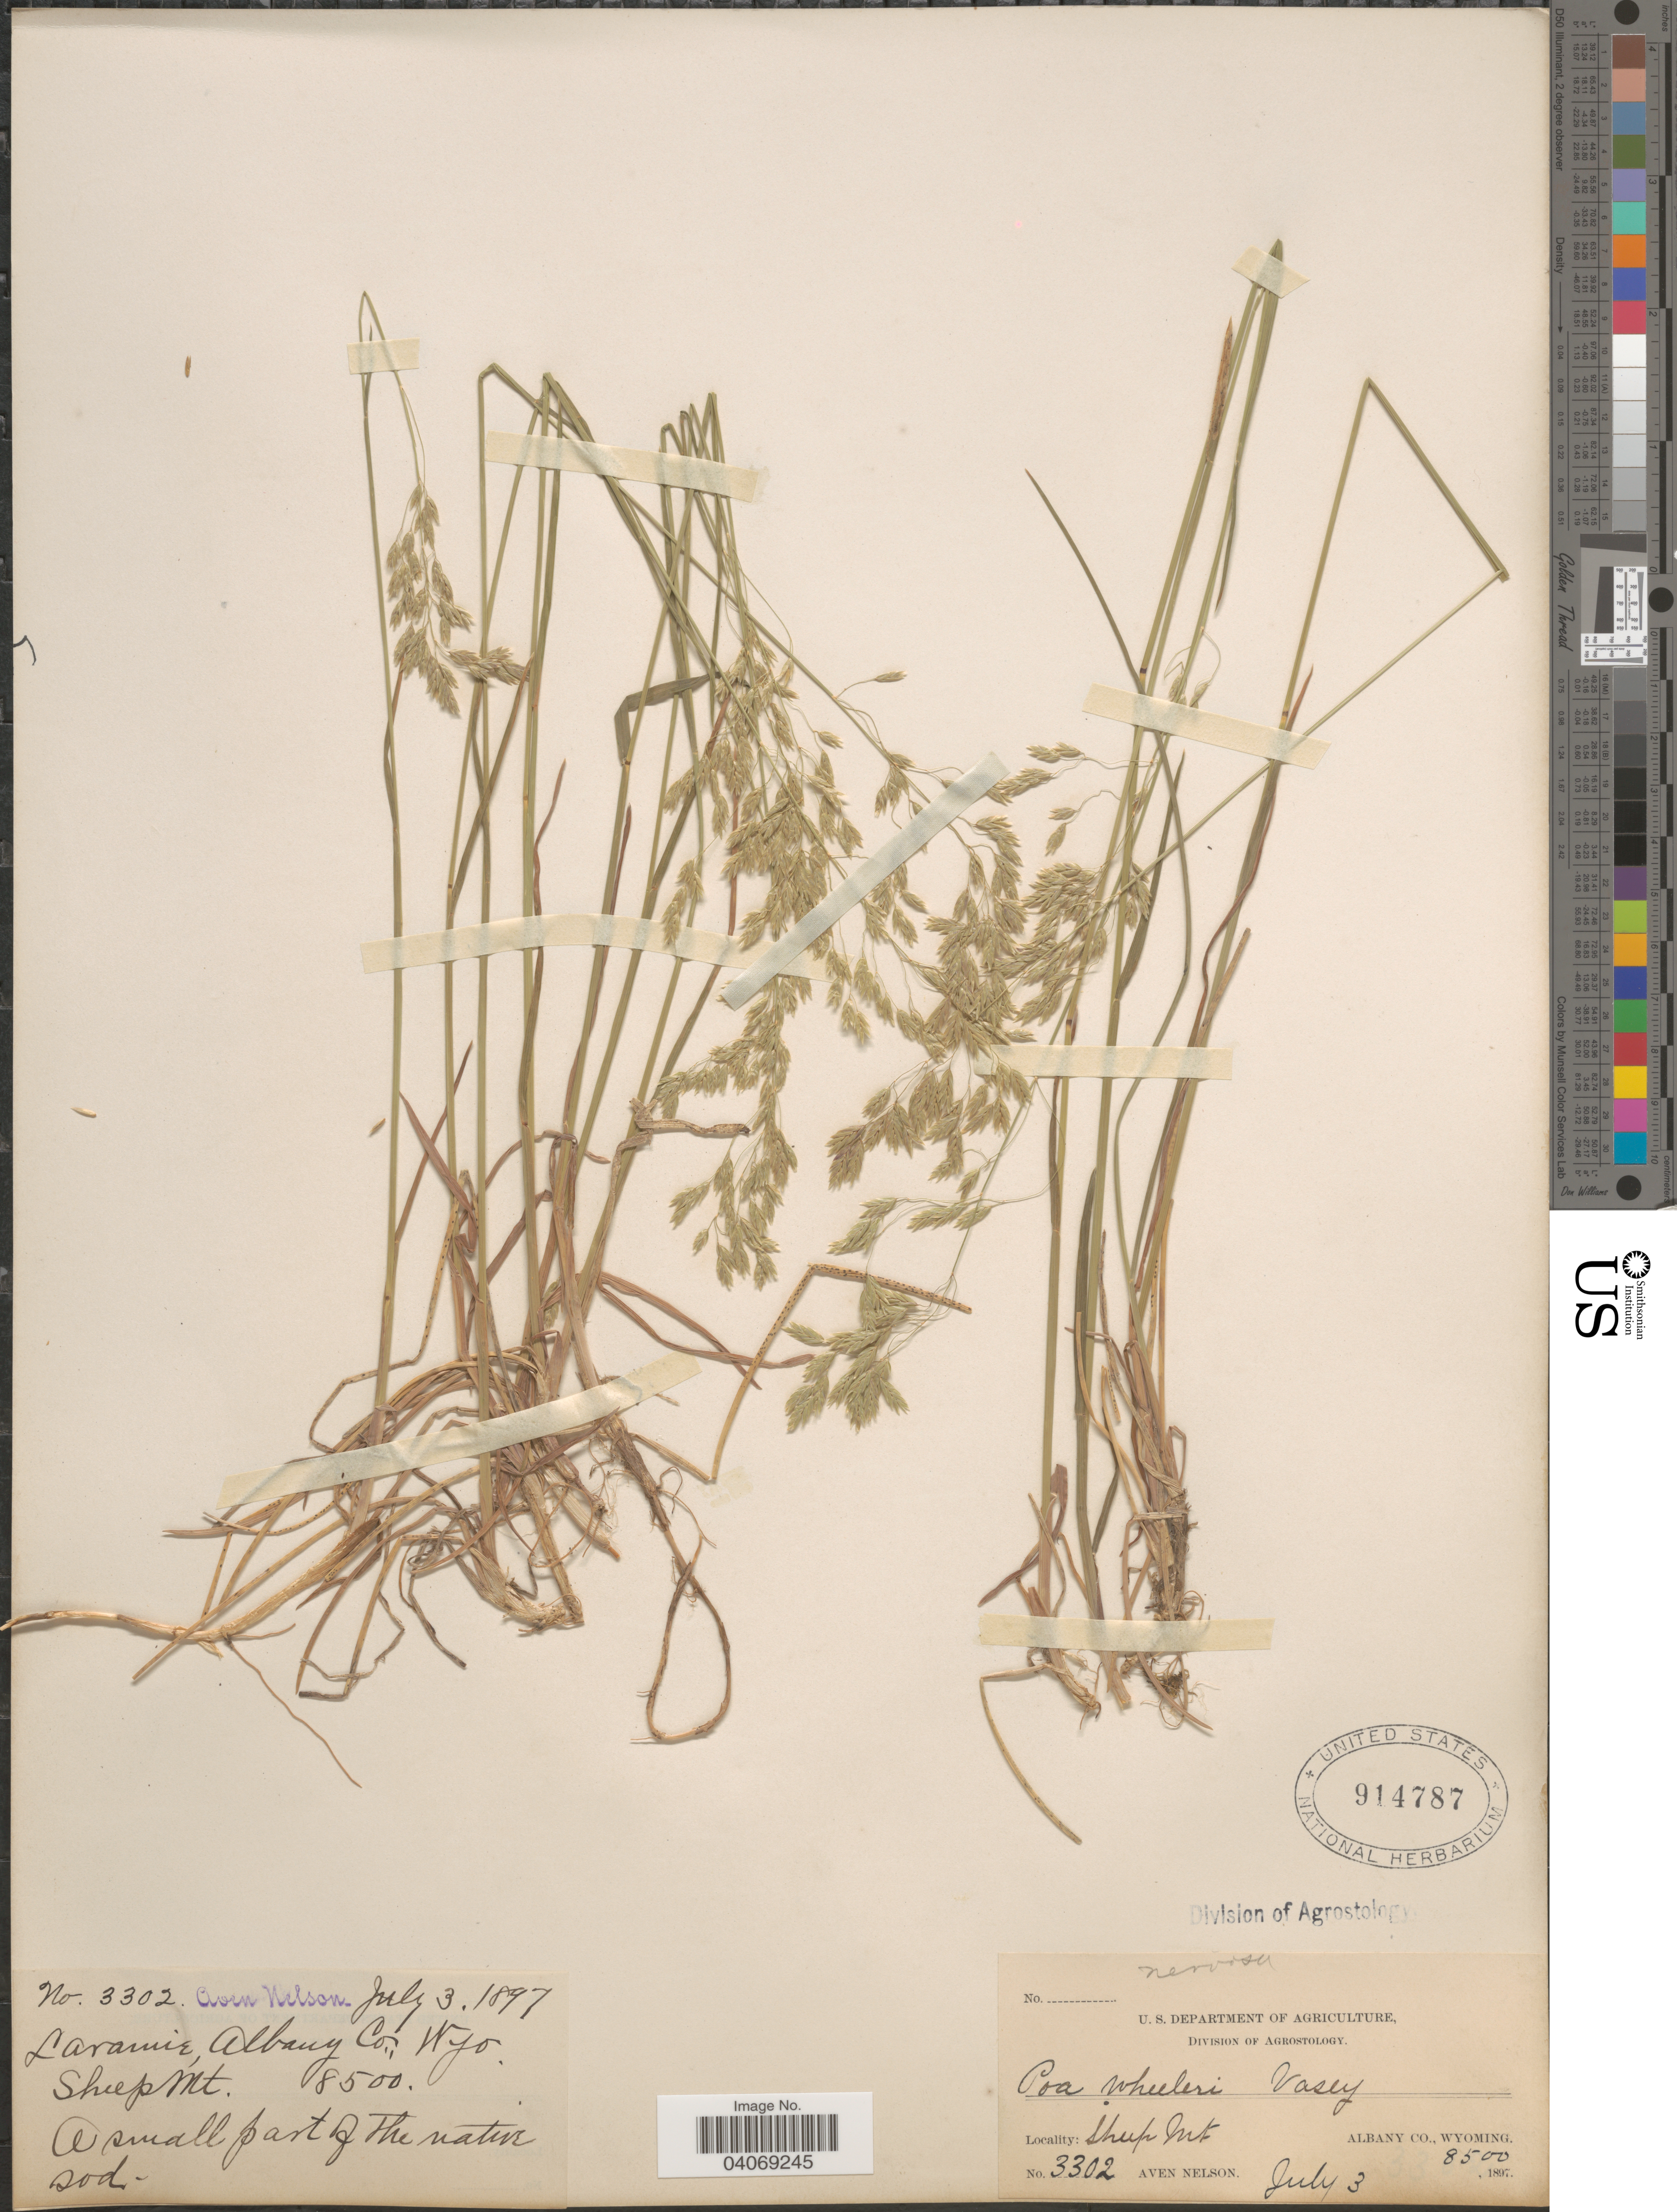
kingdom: Plantae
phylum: Tracheophyta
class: Liliopsida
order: Poales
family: Poaceae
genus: Poa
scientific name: Poa wheeleri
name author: Vasey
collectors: A. Nelson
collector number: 3302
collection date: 1897-07-03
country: United States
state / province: Wyoming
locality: Sheep Mt. Albany Co. Laramie.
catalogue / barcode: US 914787